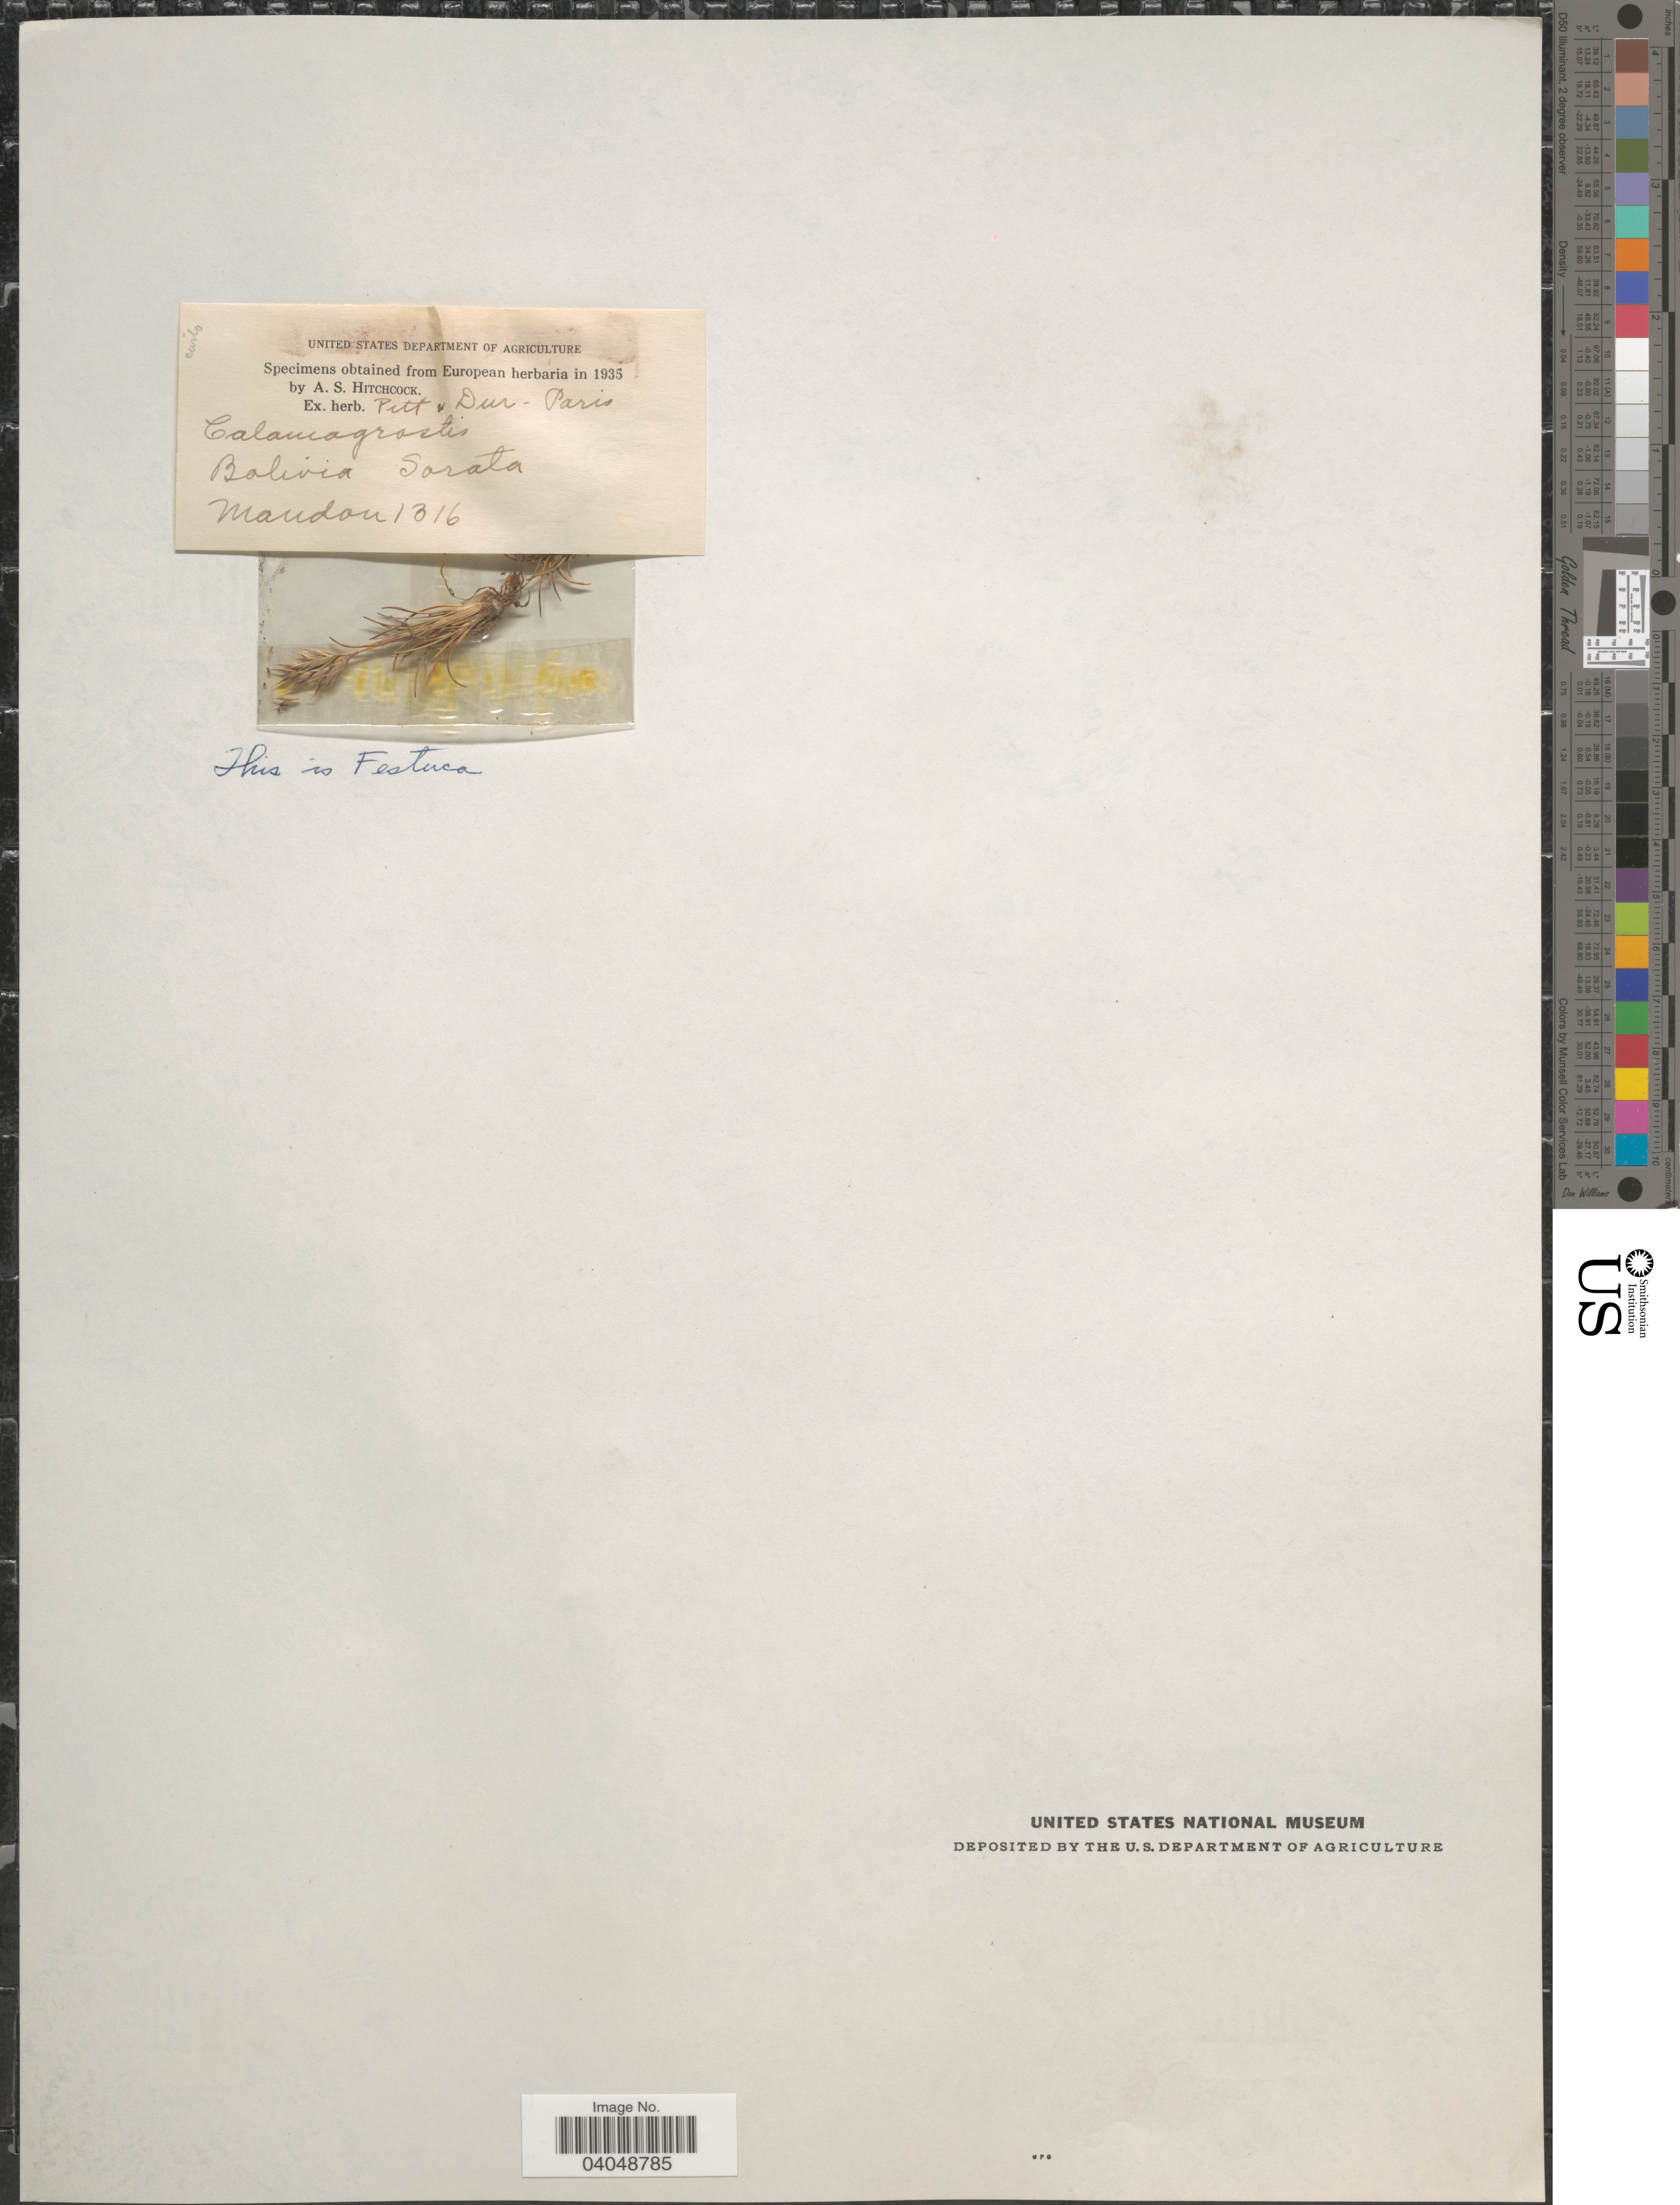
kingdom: Plantae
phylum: Tracheophyta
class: Liliopsida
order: Poales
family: Poaceae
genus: Festuca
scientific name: Festuca sp.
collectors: Mandon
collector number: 1316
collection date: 1935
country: Bolivia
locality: Sorata.